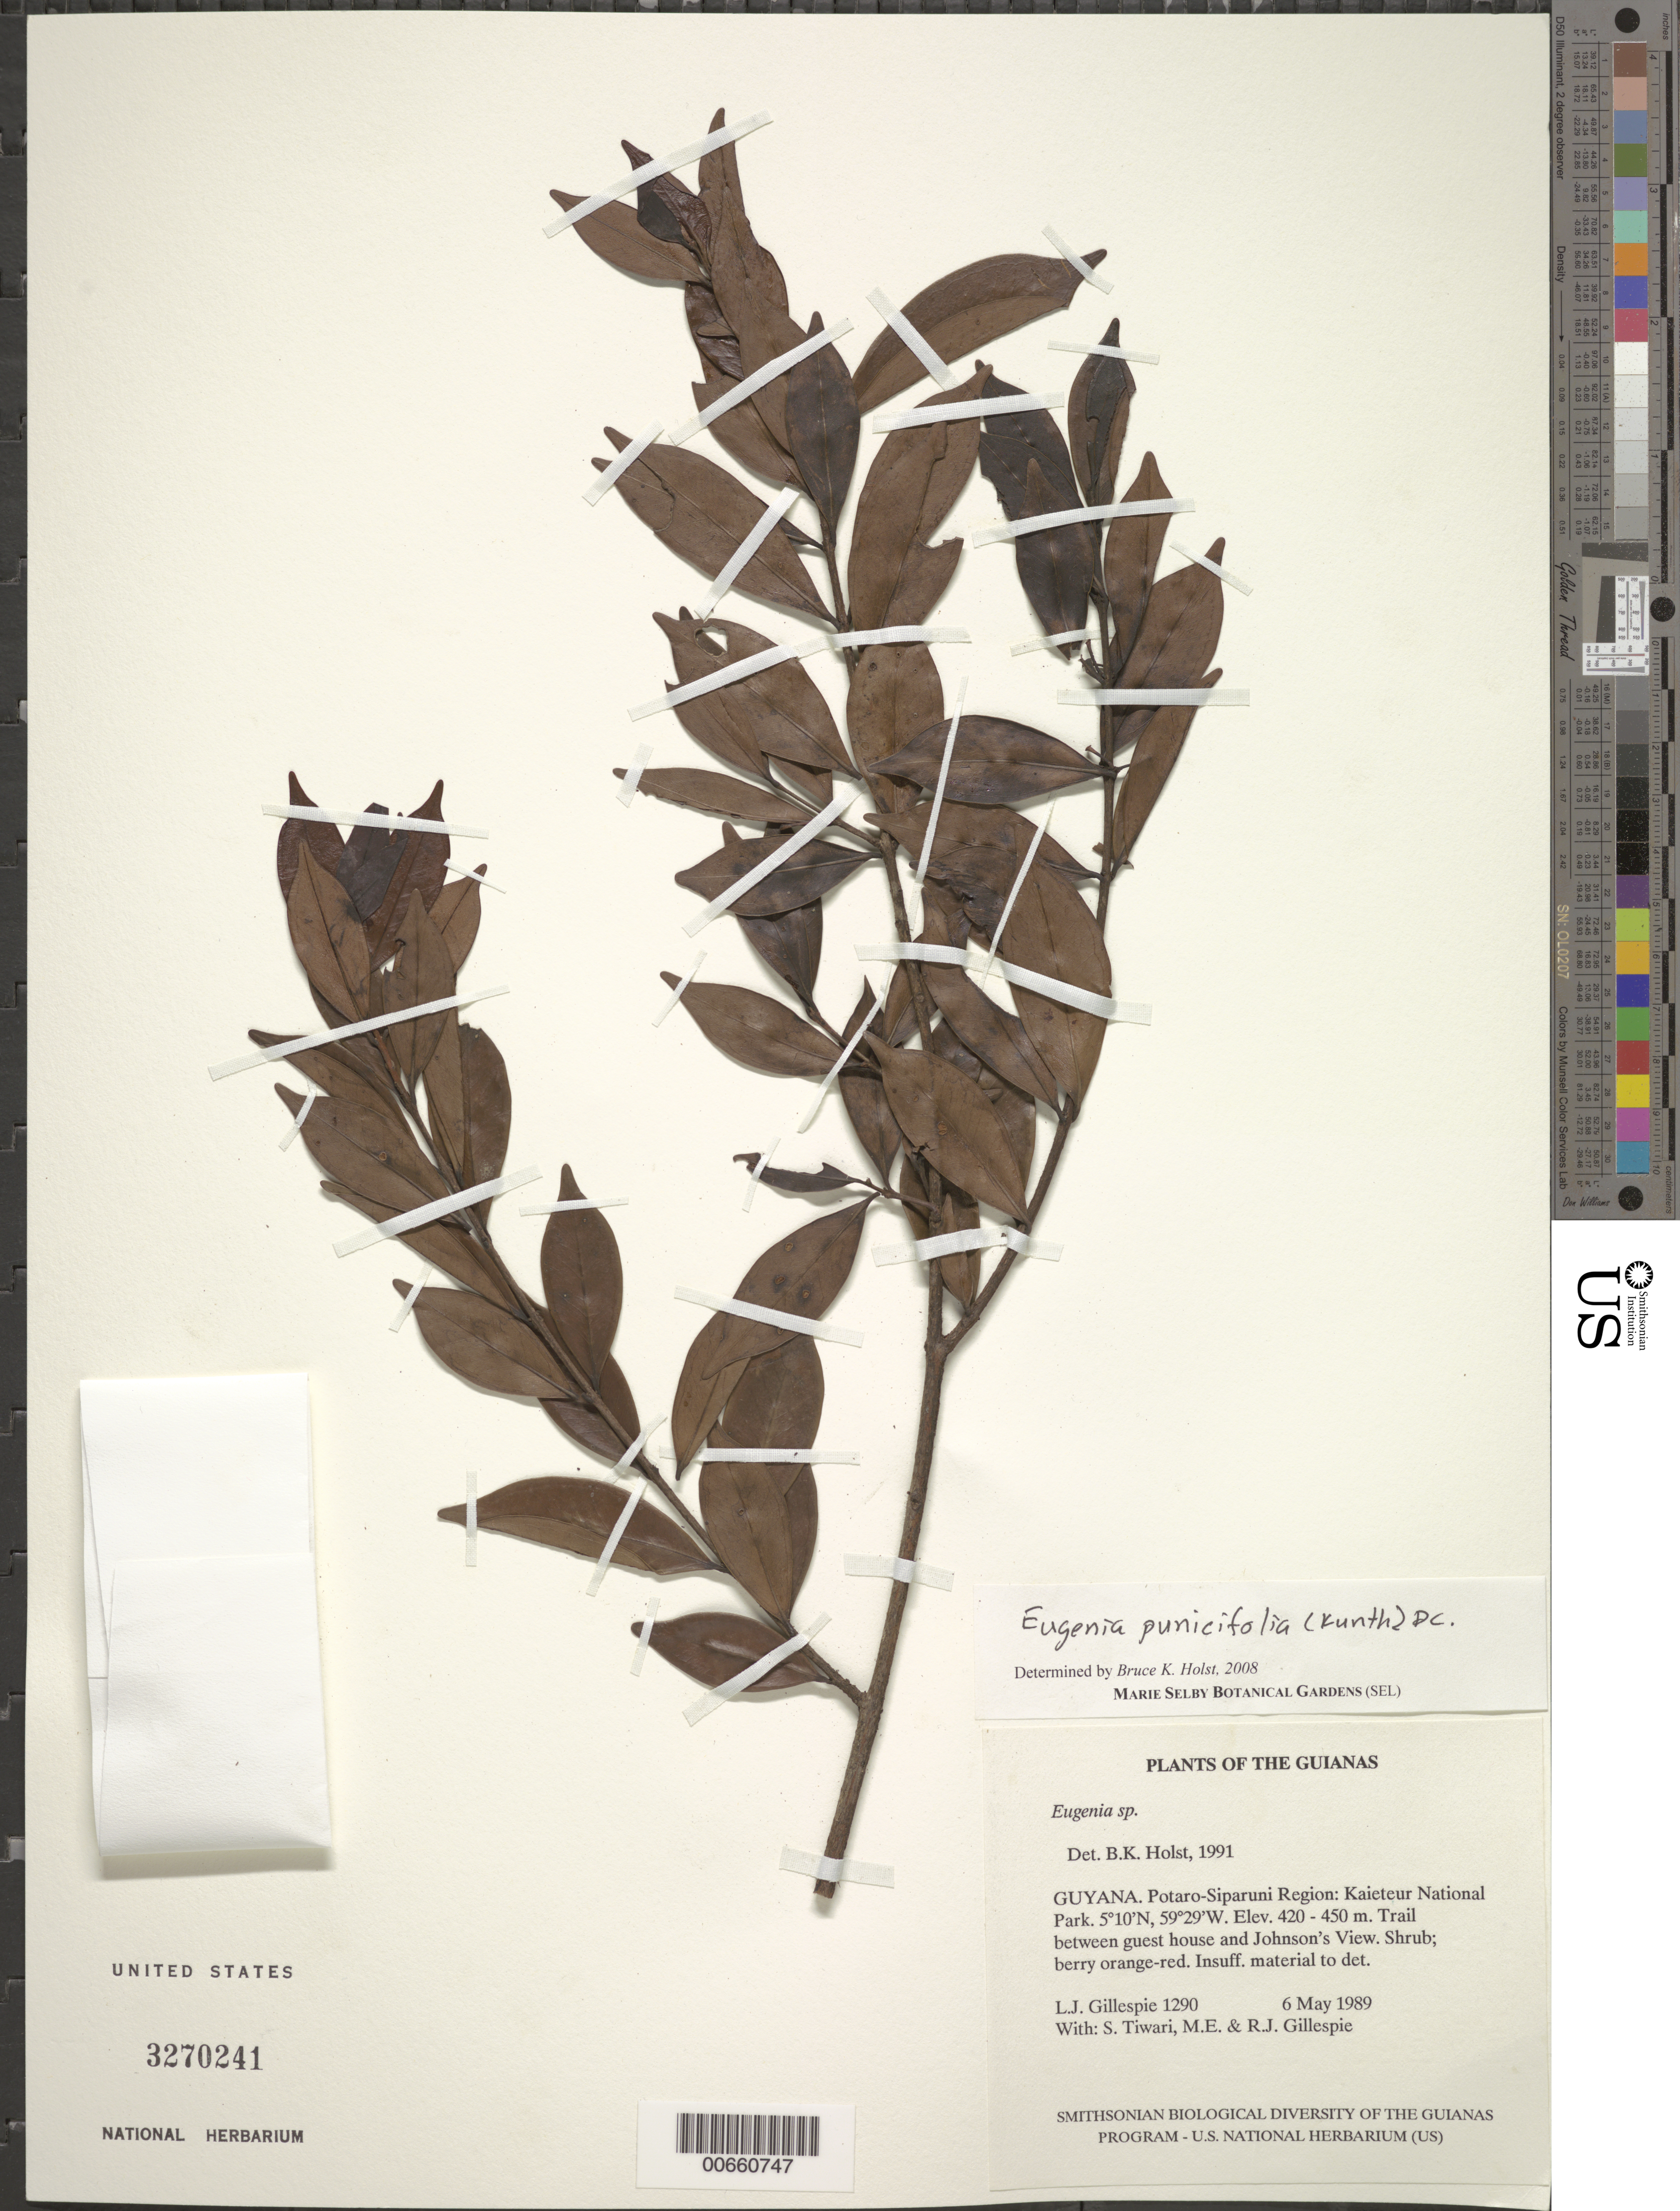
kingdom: Plantae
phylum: Tracheophyta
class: Magnoliopsida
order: Myrtales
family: Myrtaceae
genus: Eugenia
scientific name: Eugenia punicifolia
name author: (Kunth) DC.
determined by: Holst, Bruce K.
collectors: L. J. Gillespie, S. Tiwari, M. Gillespie & R. Gillespie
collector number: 1290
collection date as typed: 6 May 1989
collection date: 1989-05-06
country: Guyana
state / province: Potaro-Siparuni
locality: Kaieteur National Park. Trail between guest house and Johnson's View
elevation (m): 420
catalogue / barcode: US 3270241